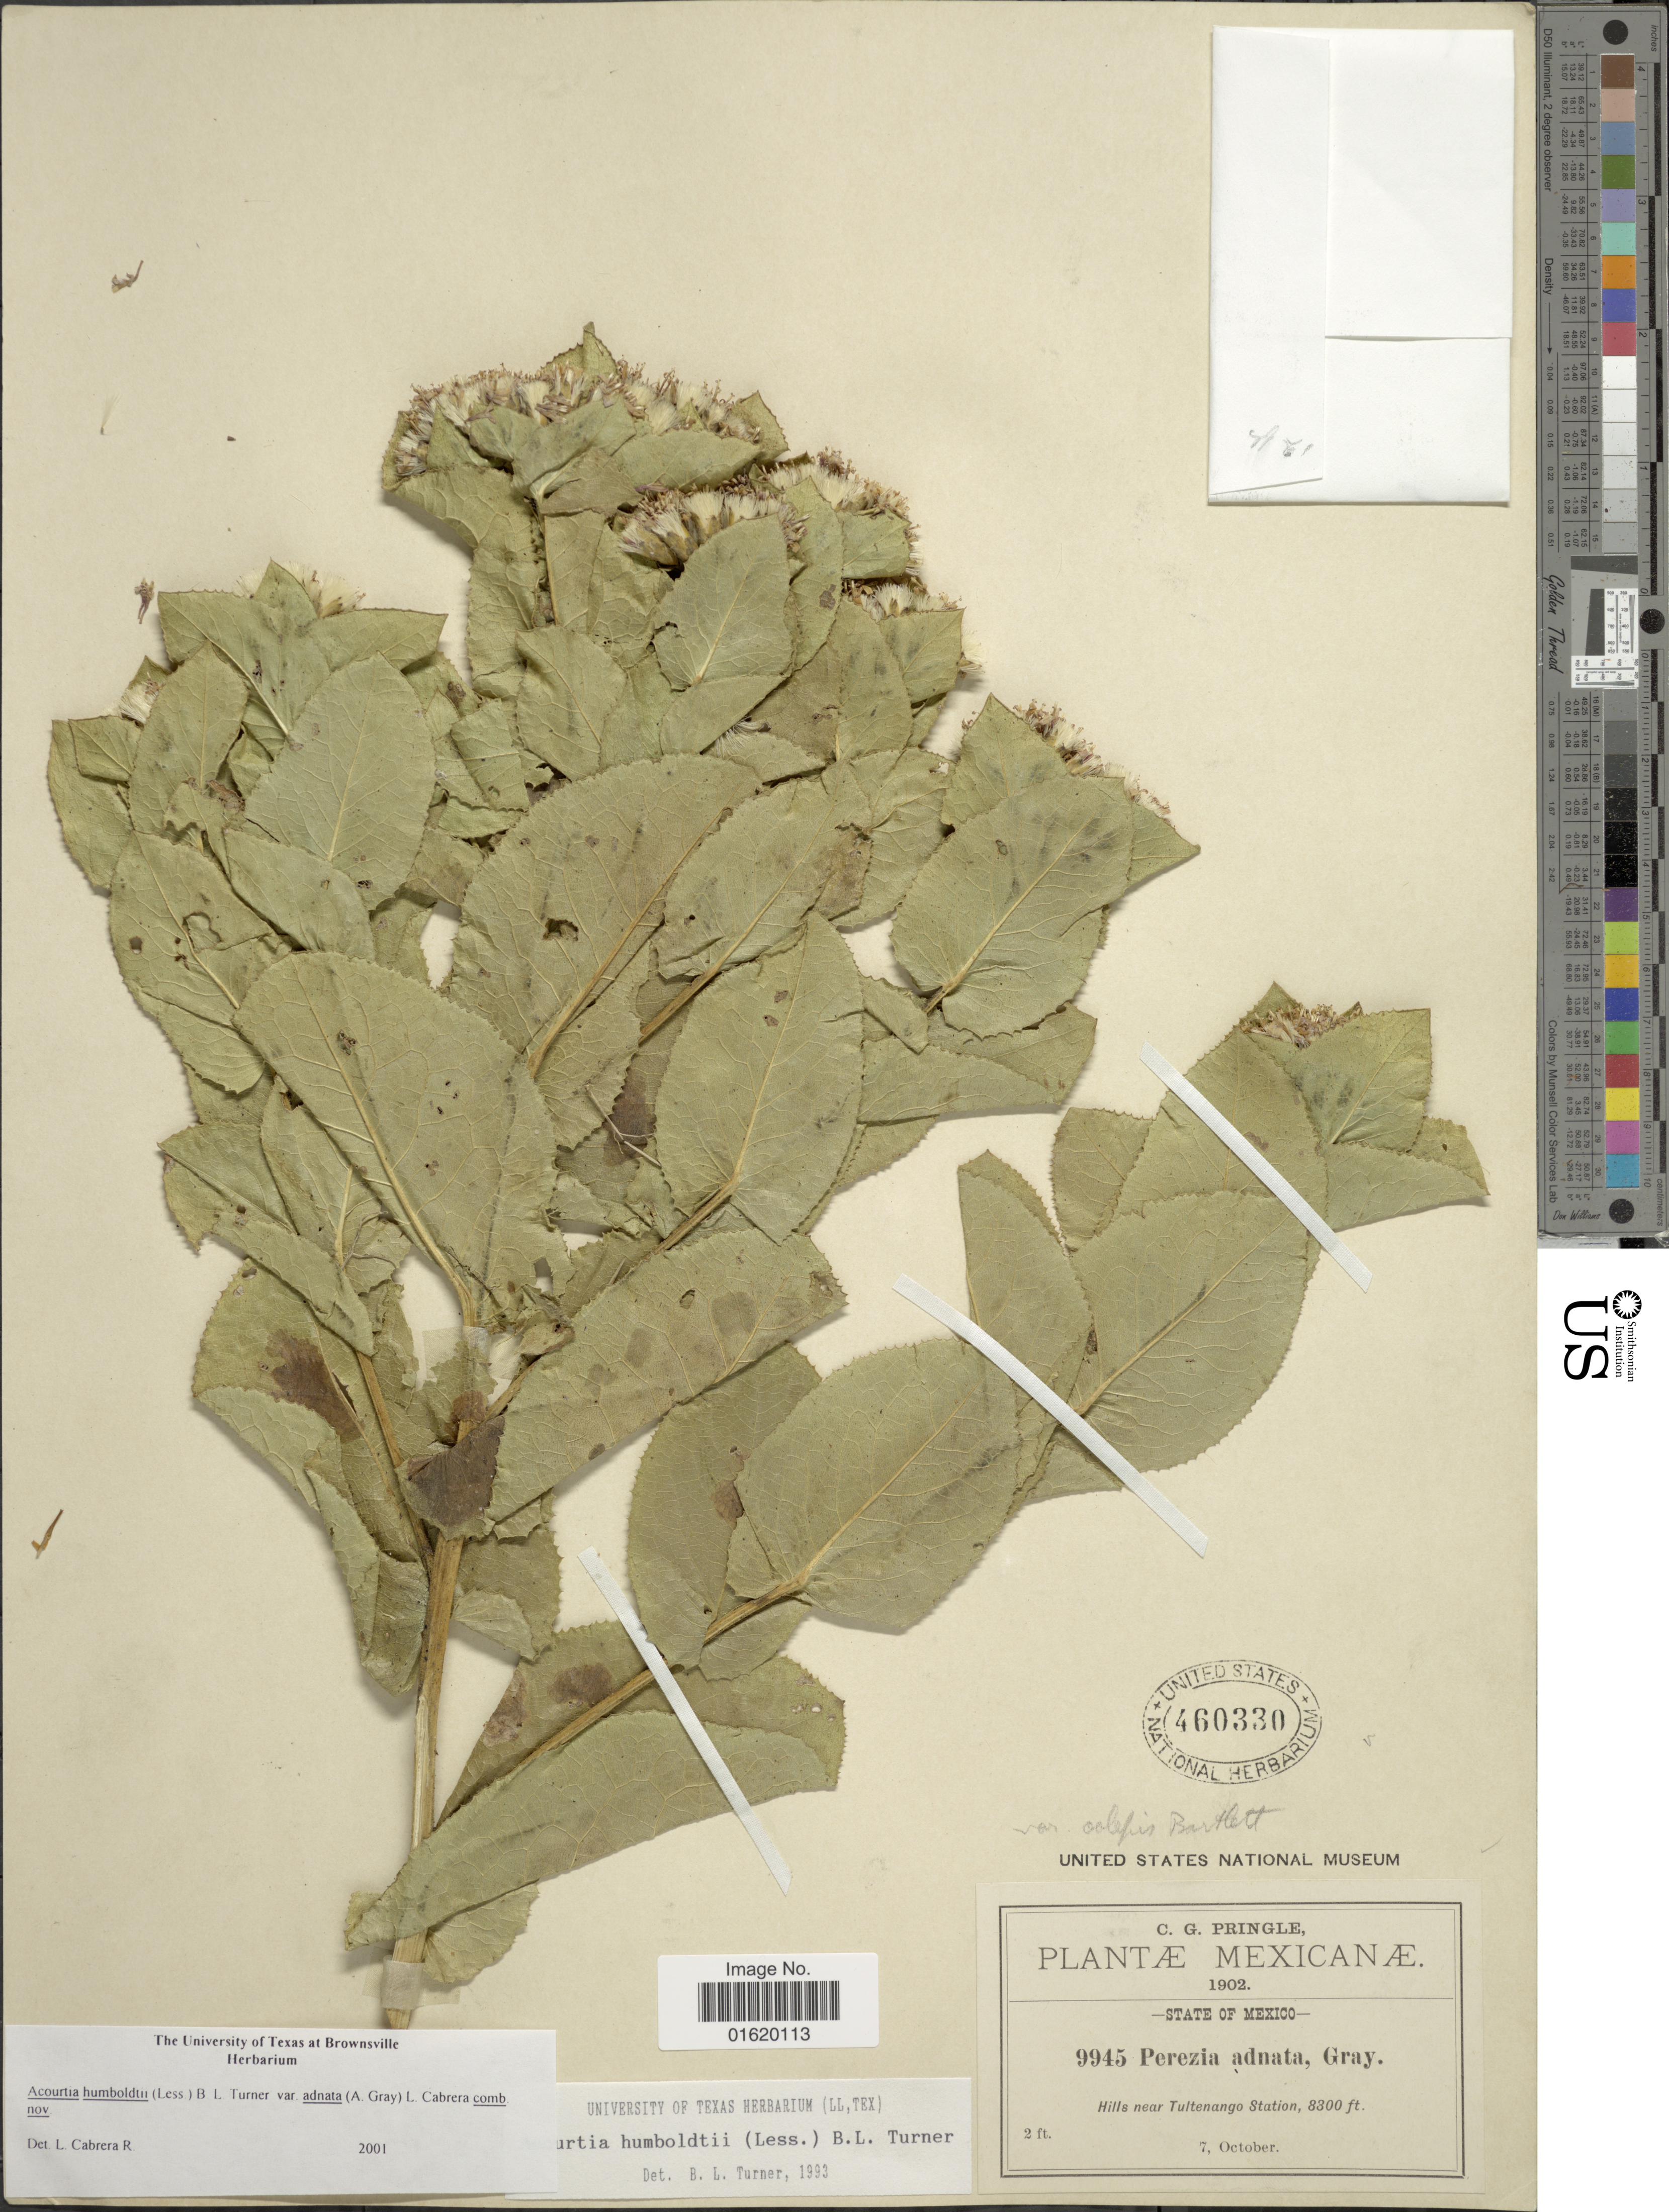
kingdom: Plantae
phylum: Tracheophyta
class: Magnoliopsida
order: Asterales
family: Asteraceae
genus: Acourtia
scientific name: Acourtia humboldtii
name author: (Less.) B.L. Turner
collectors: C. G. Pringle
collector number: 9945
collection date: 1902-10-07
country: Mexico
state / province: México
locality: Hills near Tutenango Station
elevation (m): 2530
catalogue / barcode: US 460330